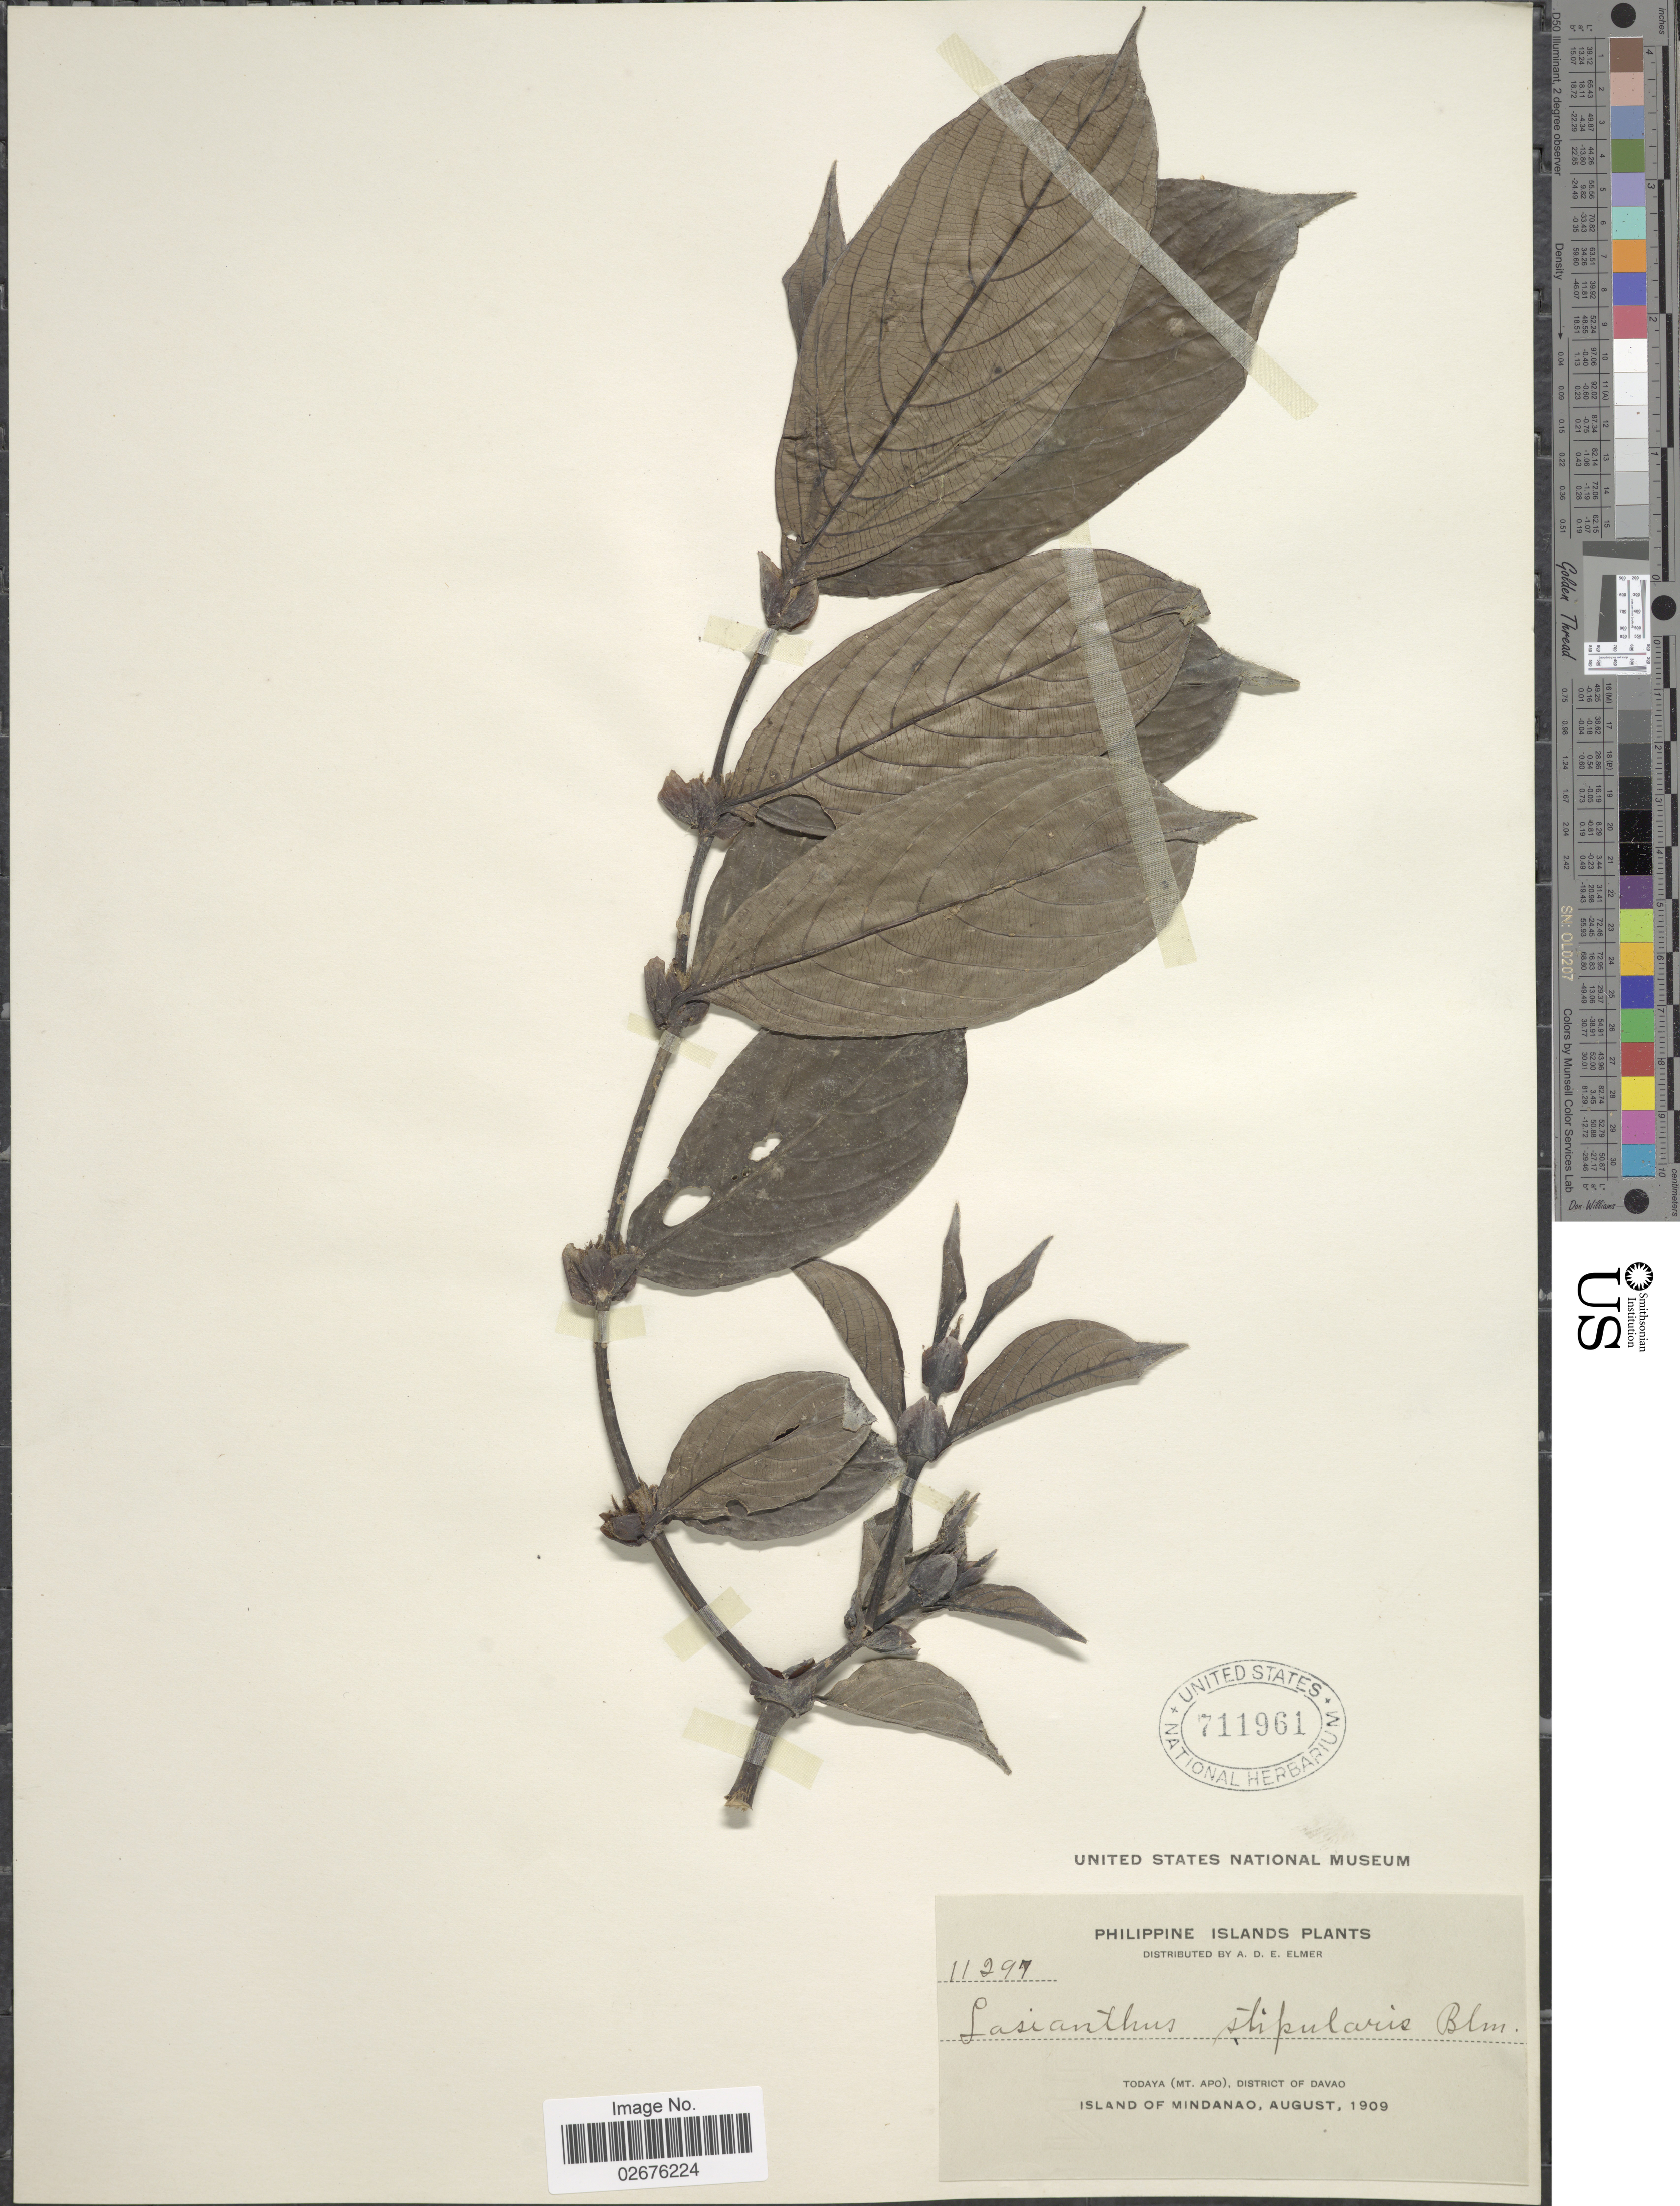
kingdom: Plantae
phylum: Tracheophyta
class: Magnoliopsida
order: Gentianales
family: Rubiaceae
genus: Lasianthus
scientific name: Lasianthus stipularis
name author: Blume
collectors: A. D. E. Elmer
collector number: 11297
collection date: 1909-08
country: Philippines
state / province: Davao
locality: Philippine Islands. Todaya (Mt. Apo), District of Davao. Island of Mindanao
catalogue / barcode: US 711961